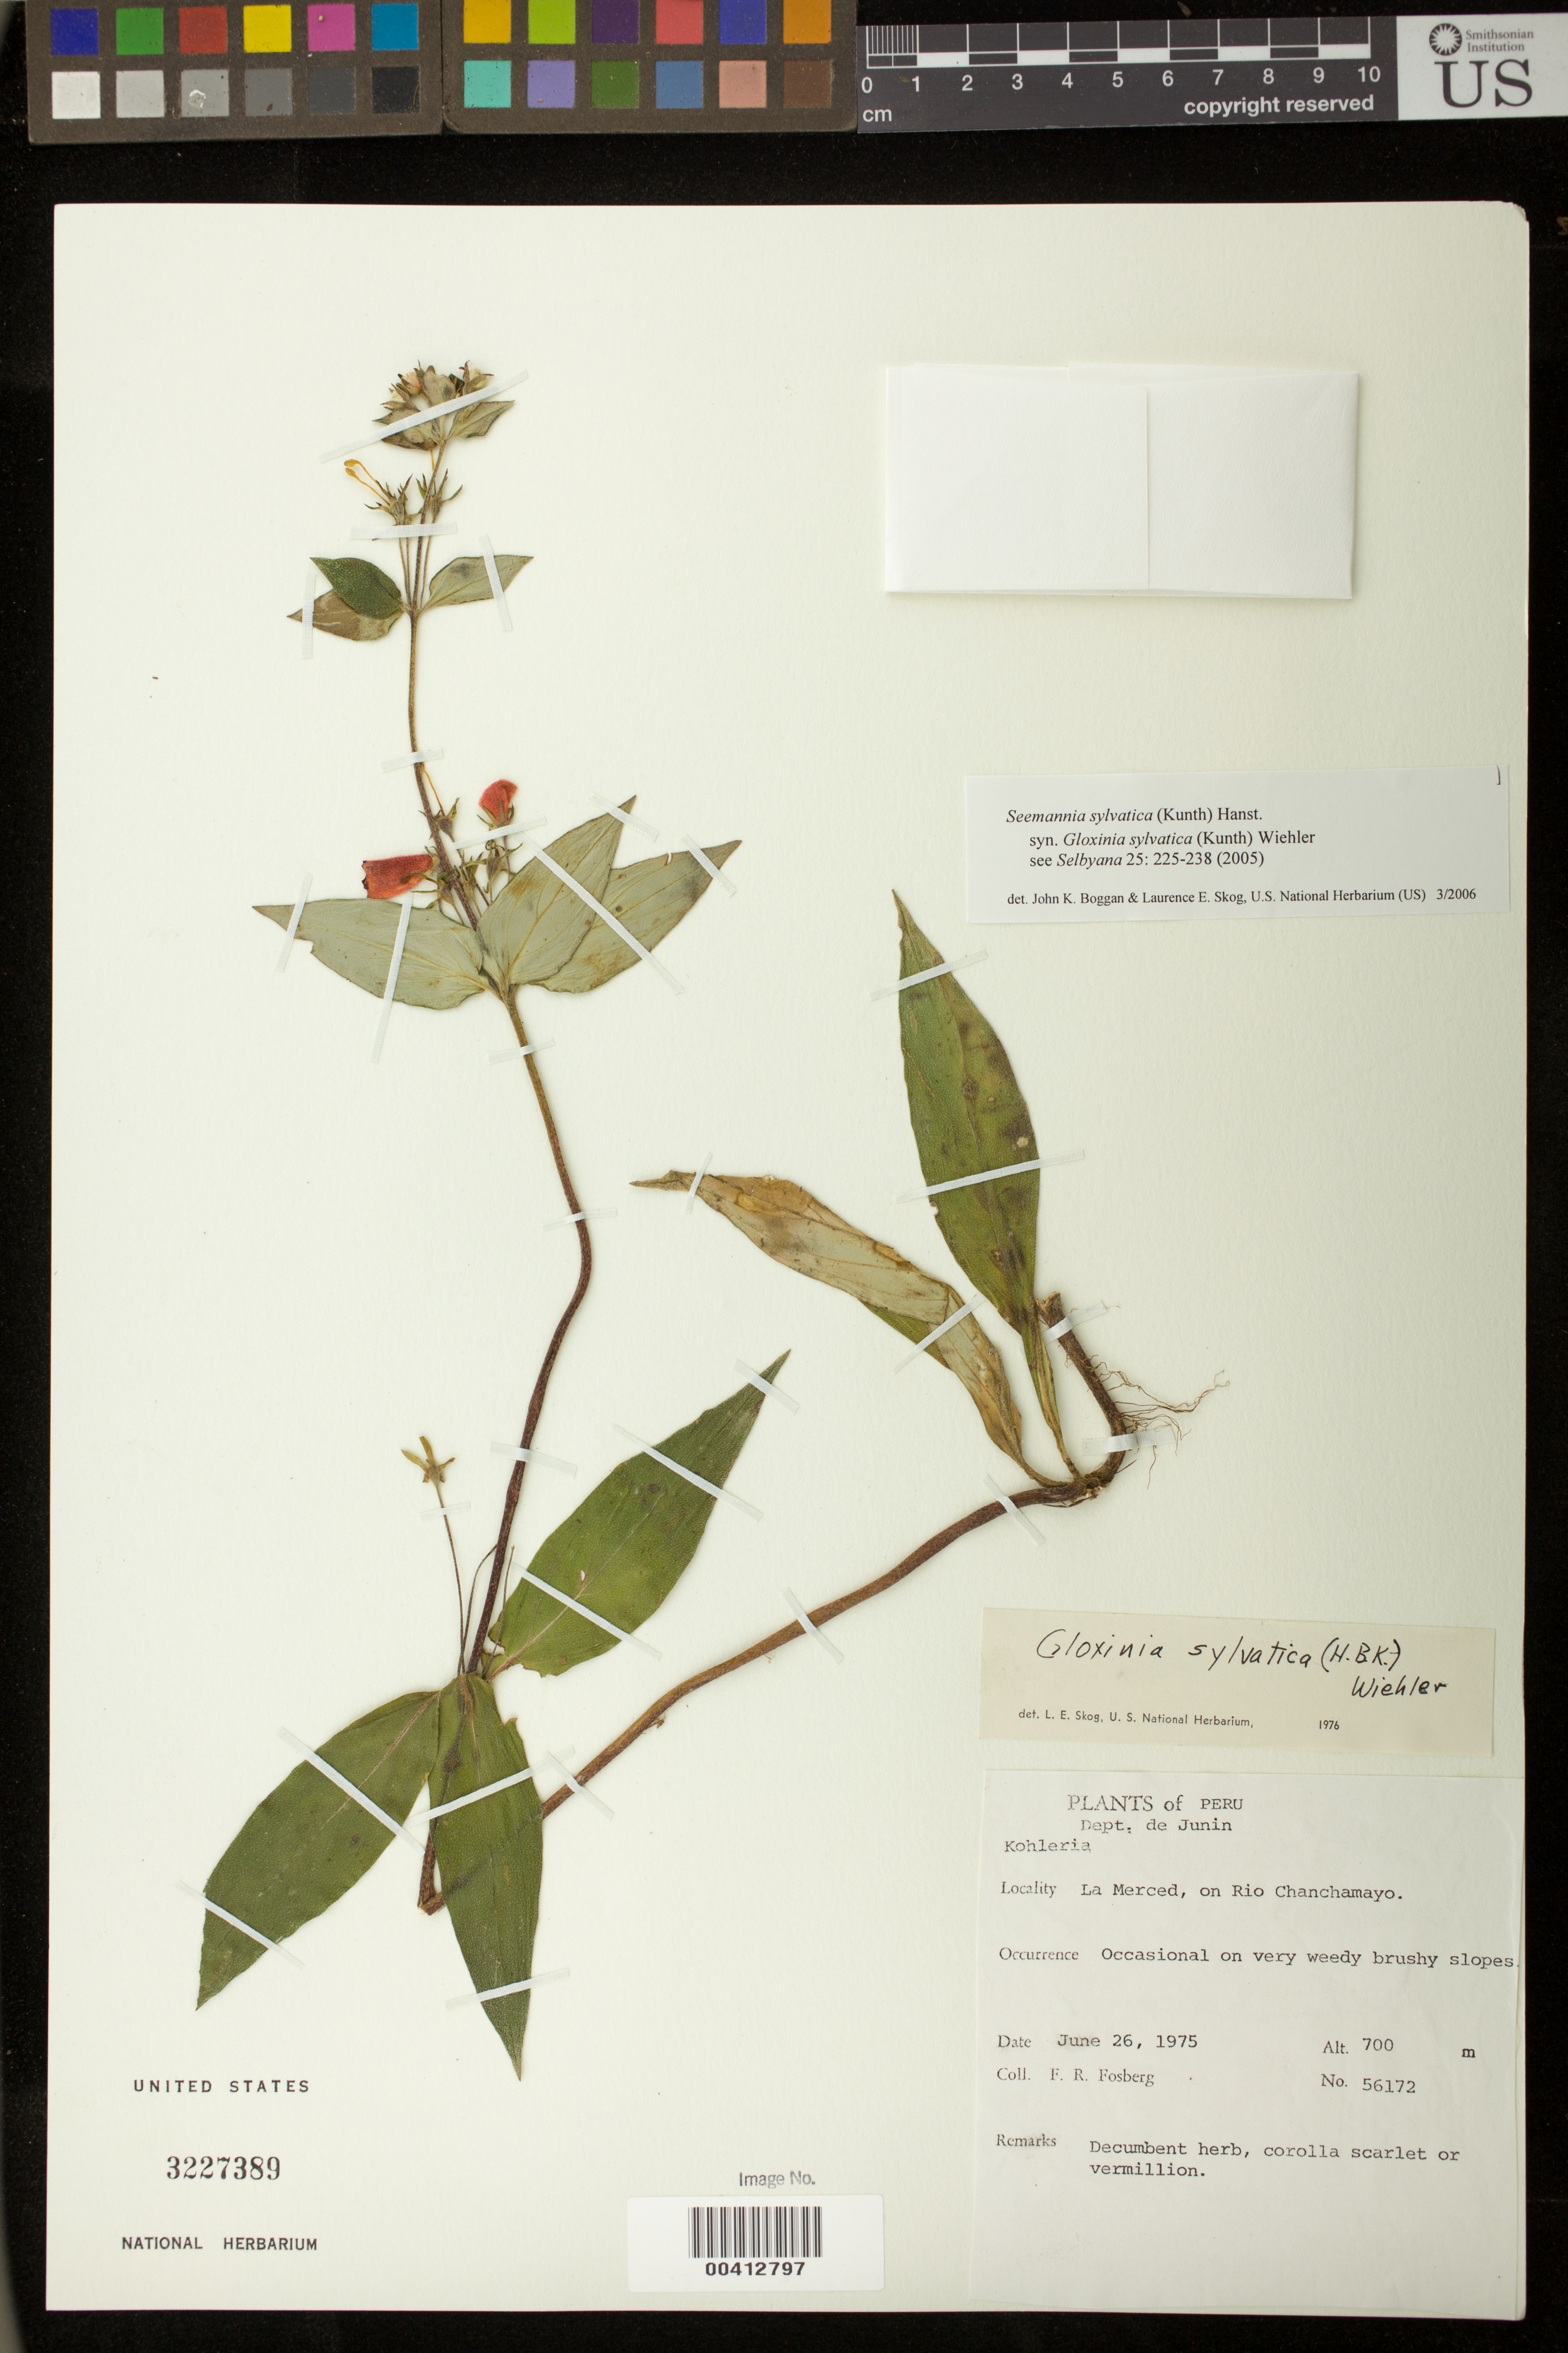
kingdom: Plantae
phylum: Tracheophyta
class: Magnoliopsida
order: Lamiales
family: Gesneriaceae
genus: Seemannia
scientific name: Seemannia sylvatica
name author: (Kunth) Hanst.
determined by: Boggan, J. K.; Skog, L. E.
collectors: F. R. Fosberg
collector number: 56172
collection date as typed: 26 Jun 1975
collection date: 1975-06-26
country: Peru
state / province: Junín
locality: La Merced, on Rio Chanchamayo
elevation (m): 700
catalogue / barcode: US 3227389